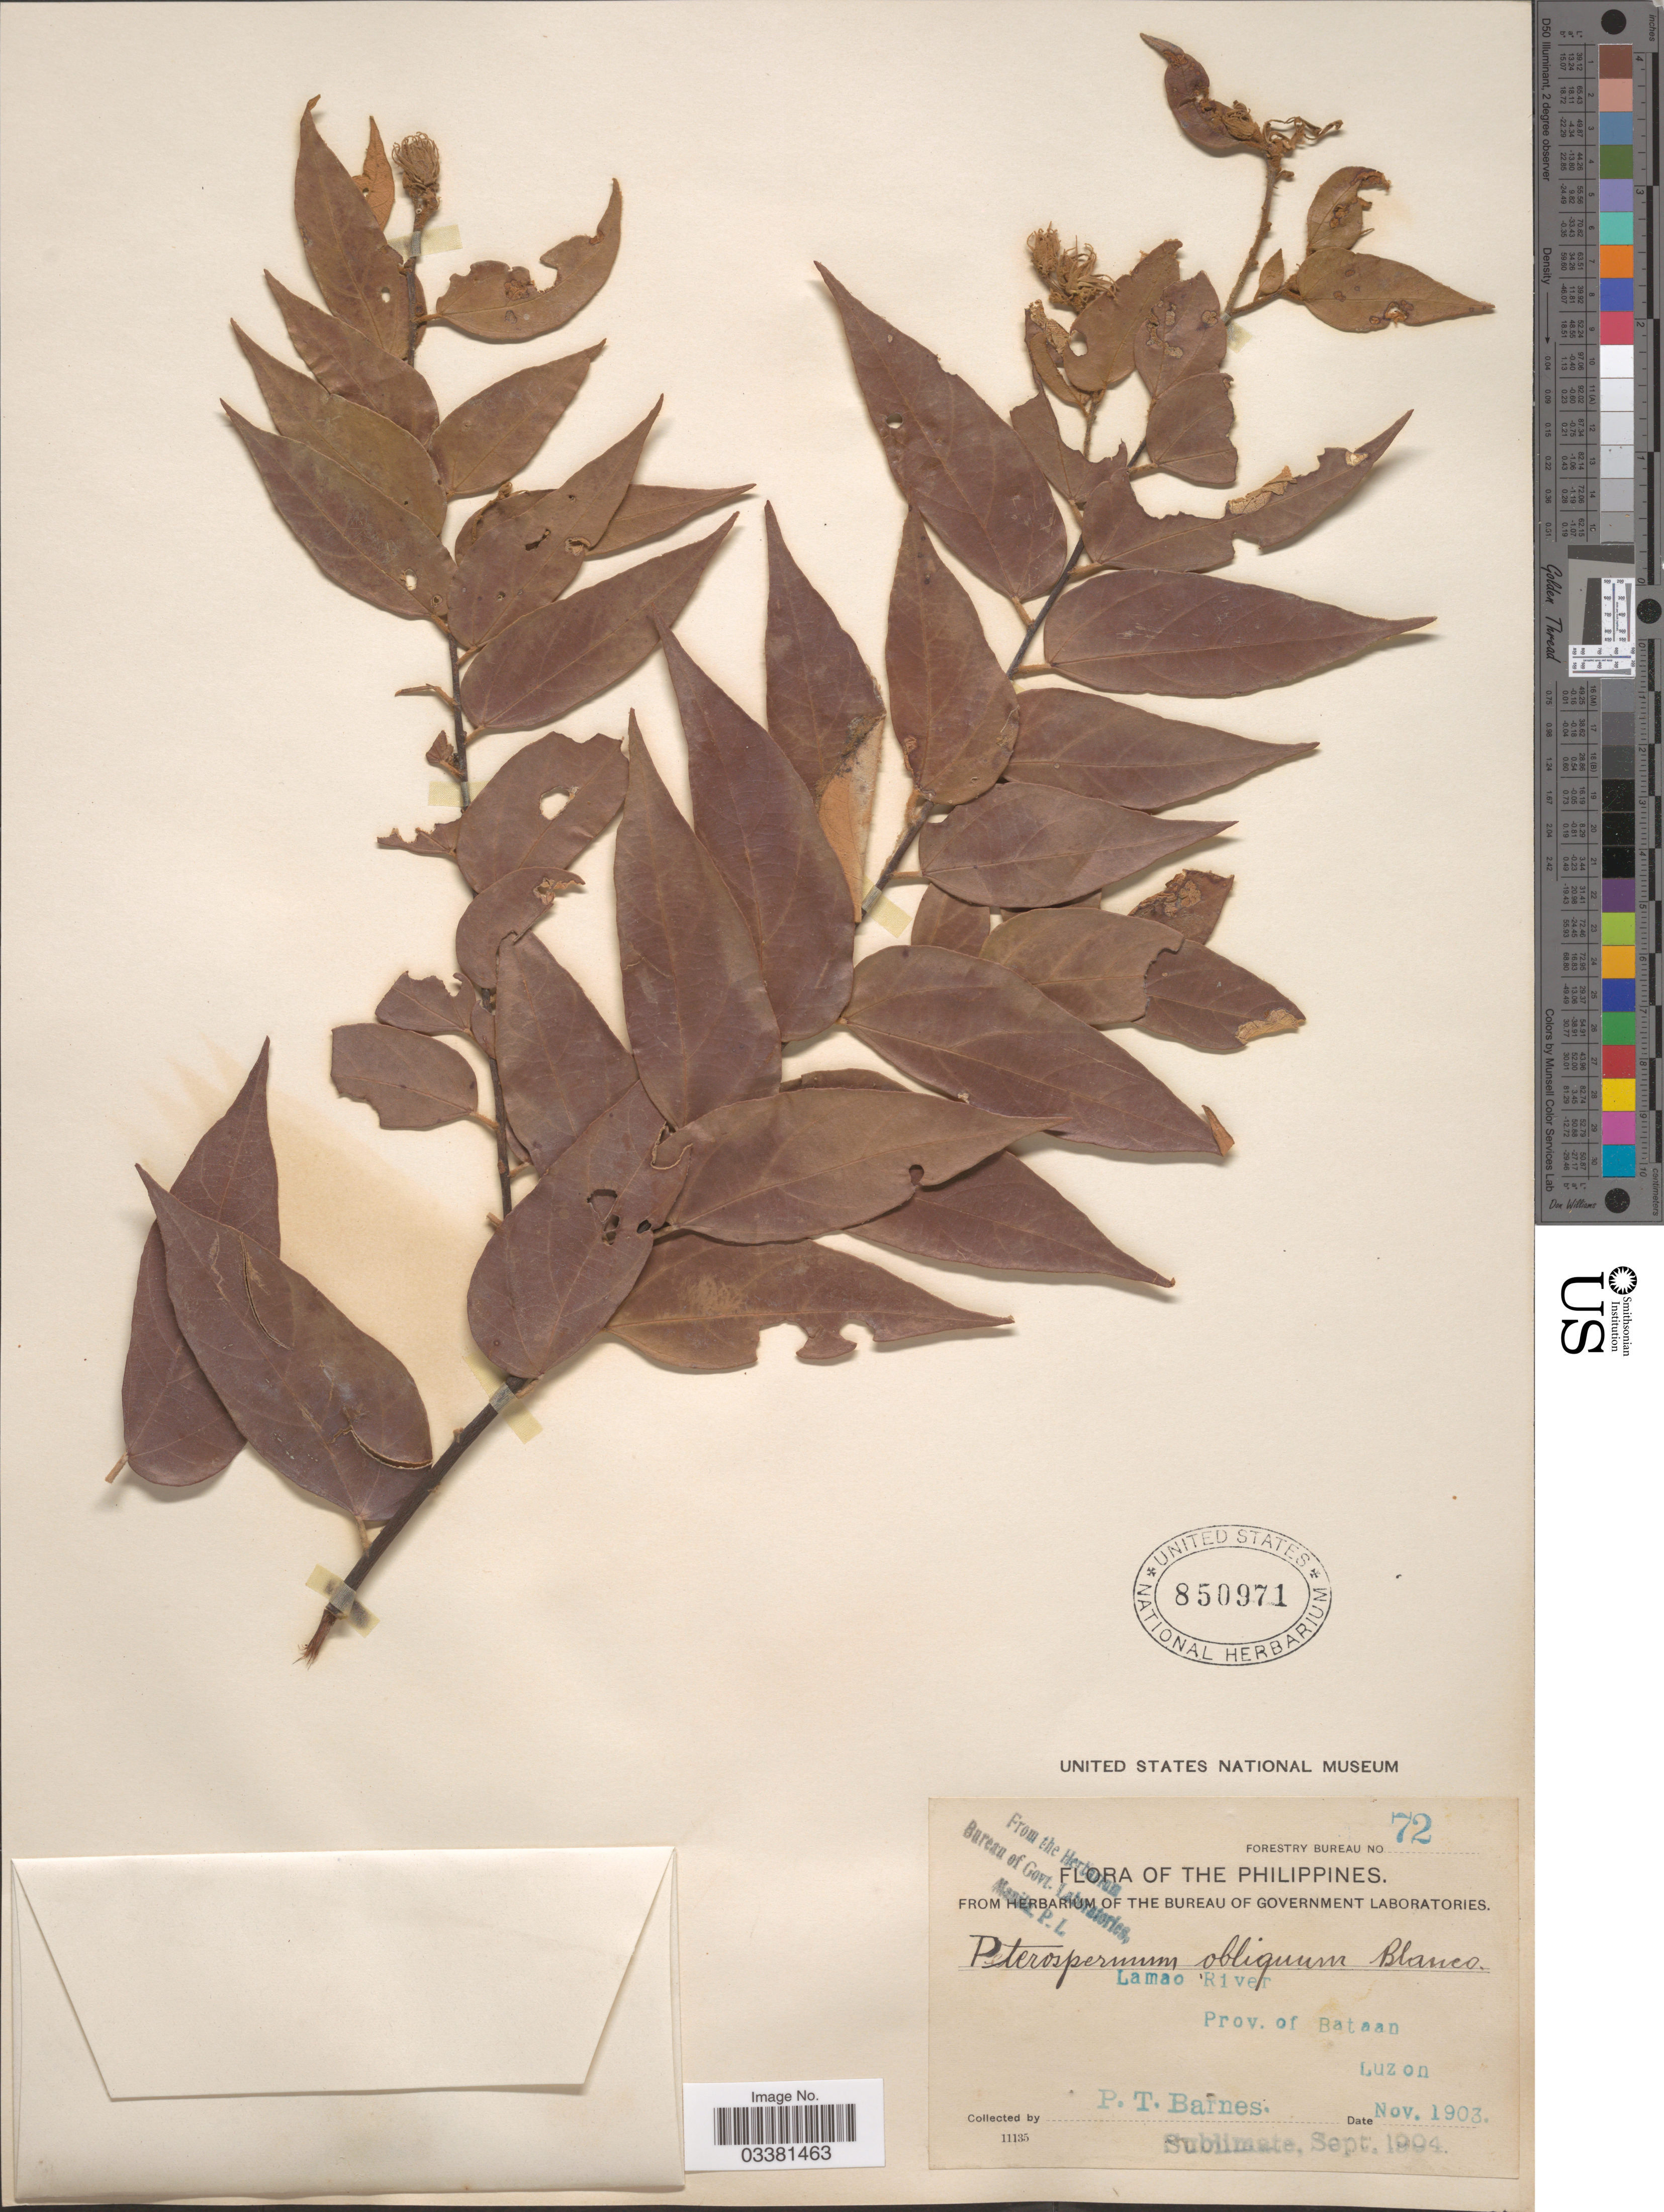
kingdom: Plantae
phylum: Tracheophyta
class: Magnoliopsida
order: Malvales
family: Malvaceae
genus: Pterospermum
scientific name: Pterospermum obliquum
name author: Blanco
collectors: P. Barnes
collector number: Forestry Bureau 72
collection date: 1903-11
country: Philippines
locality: Lamao River, Prov. of Bataan, Luzon.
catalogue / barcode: US 850971